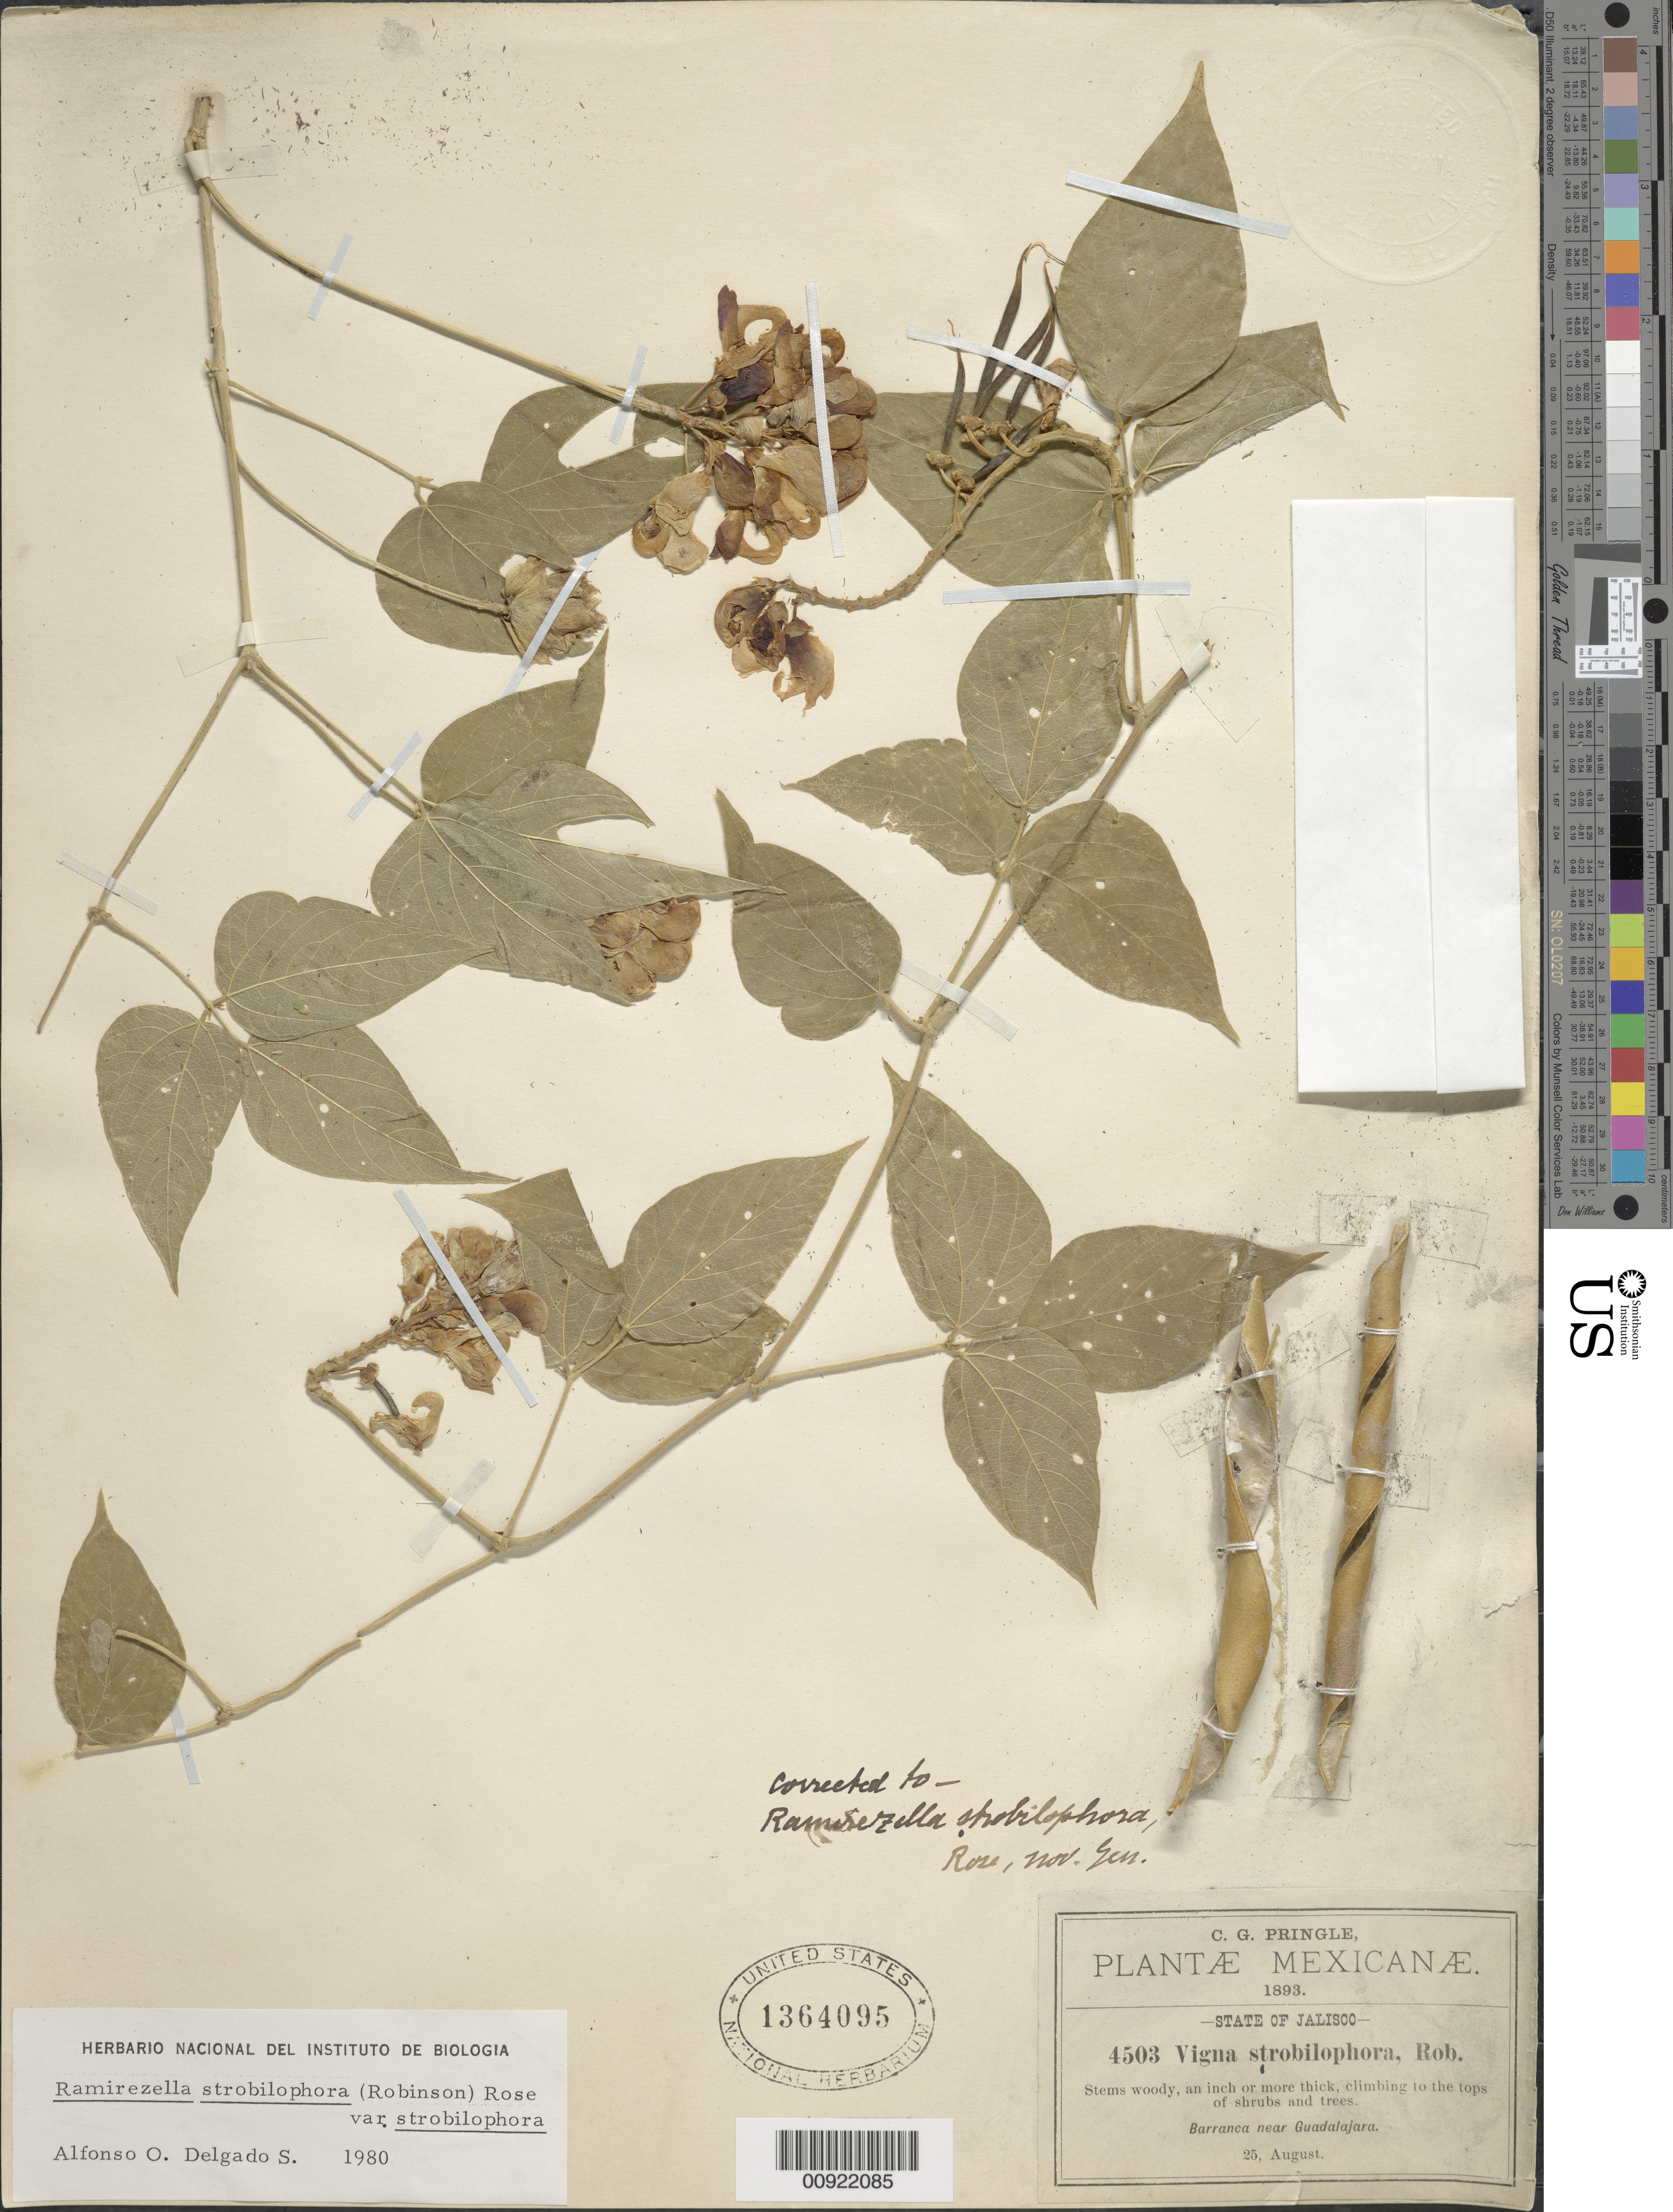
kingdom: Plantae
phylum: Tracheophyta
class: Magnoliopsida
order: Fabales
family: Fabaceae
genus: Ramirezella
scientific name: Ramirezella strobilophora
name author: (B.L. Rob.) Rose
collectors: C. G. Pringle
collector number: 4503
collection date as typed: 25 Aug 1893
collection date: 1893-08-25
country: Mexico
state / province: Jalisco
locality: Barranca near Guadalajara, State of Jalisco.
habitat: Barranca. Climbing to the tops of shrubs and trees.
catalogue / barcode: US 1364095